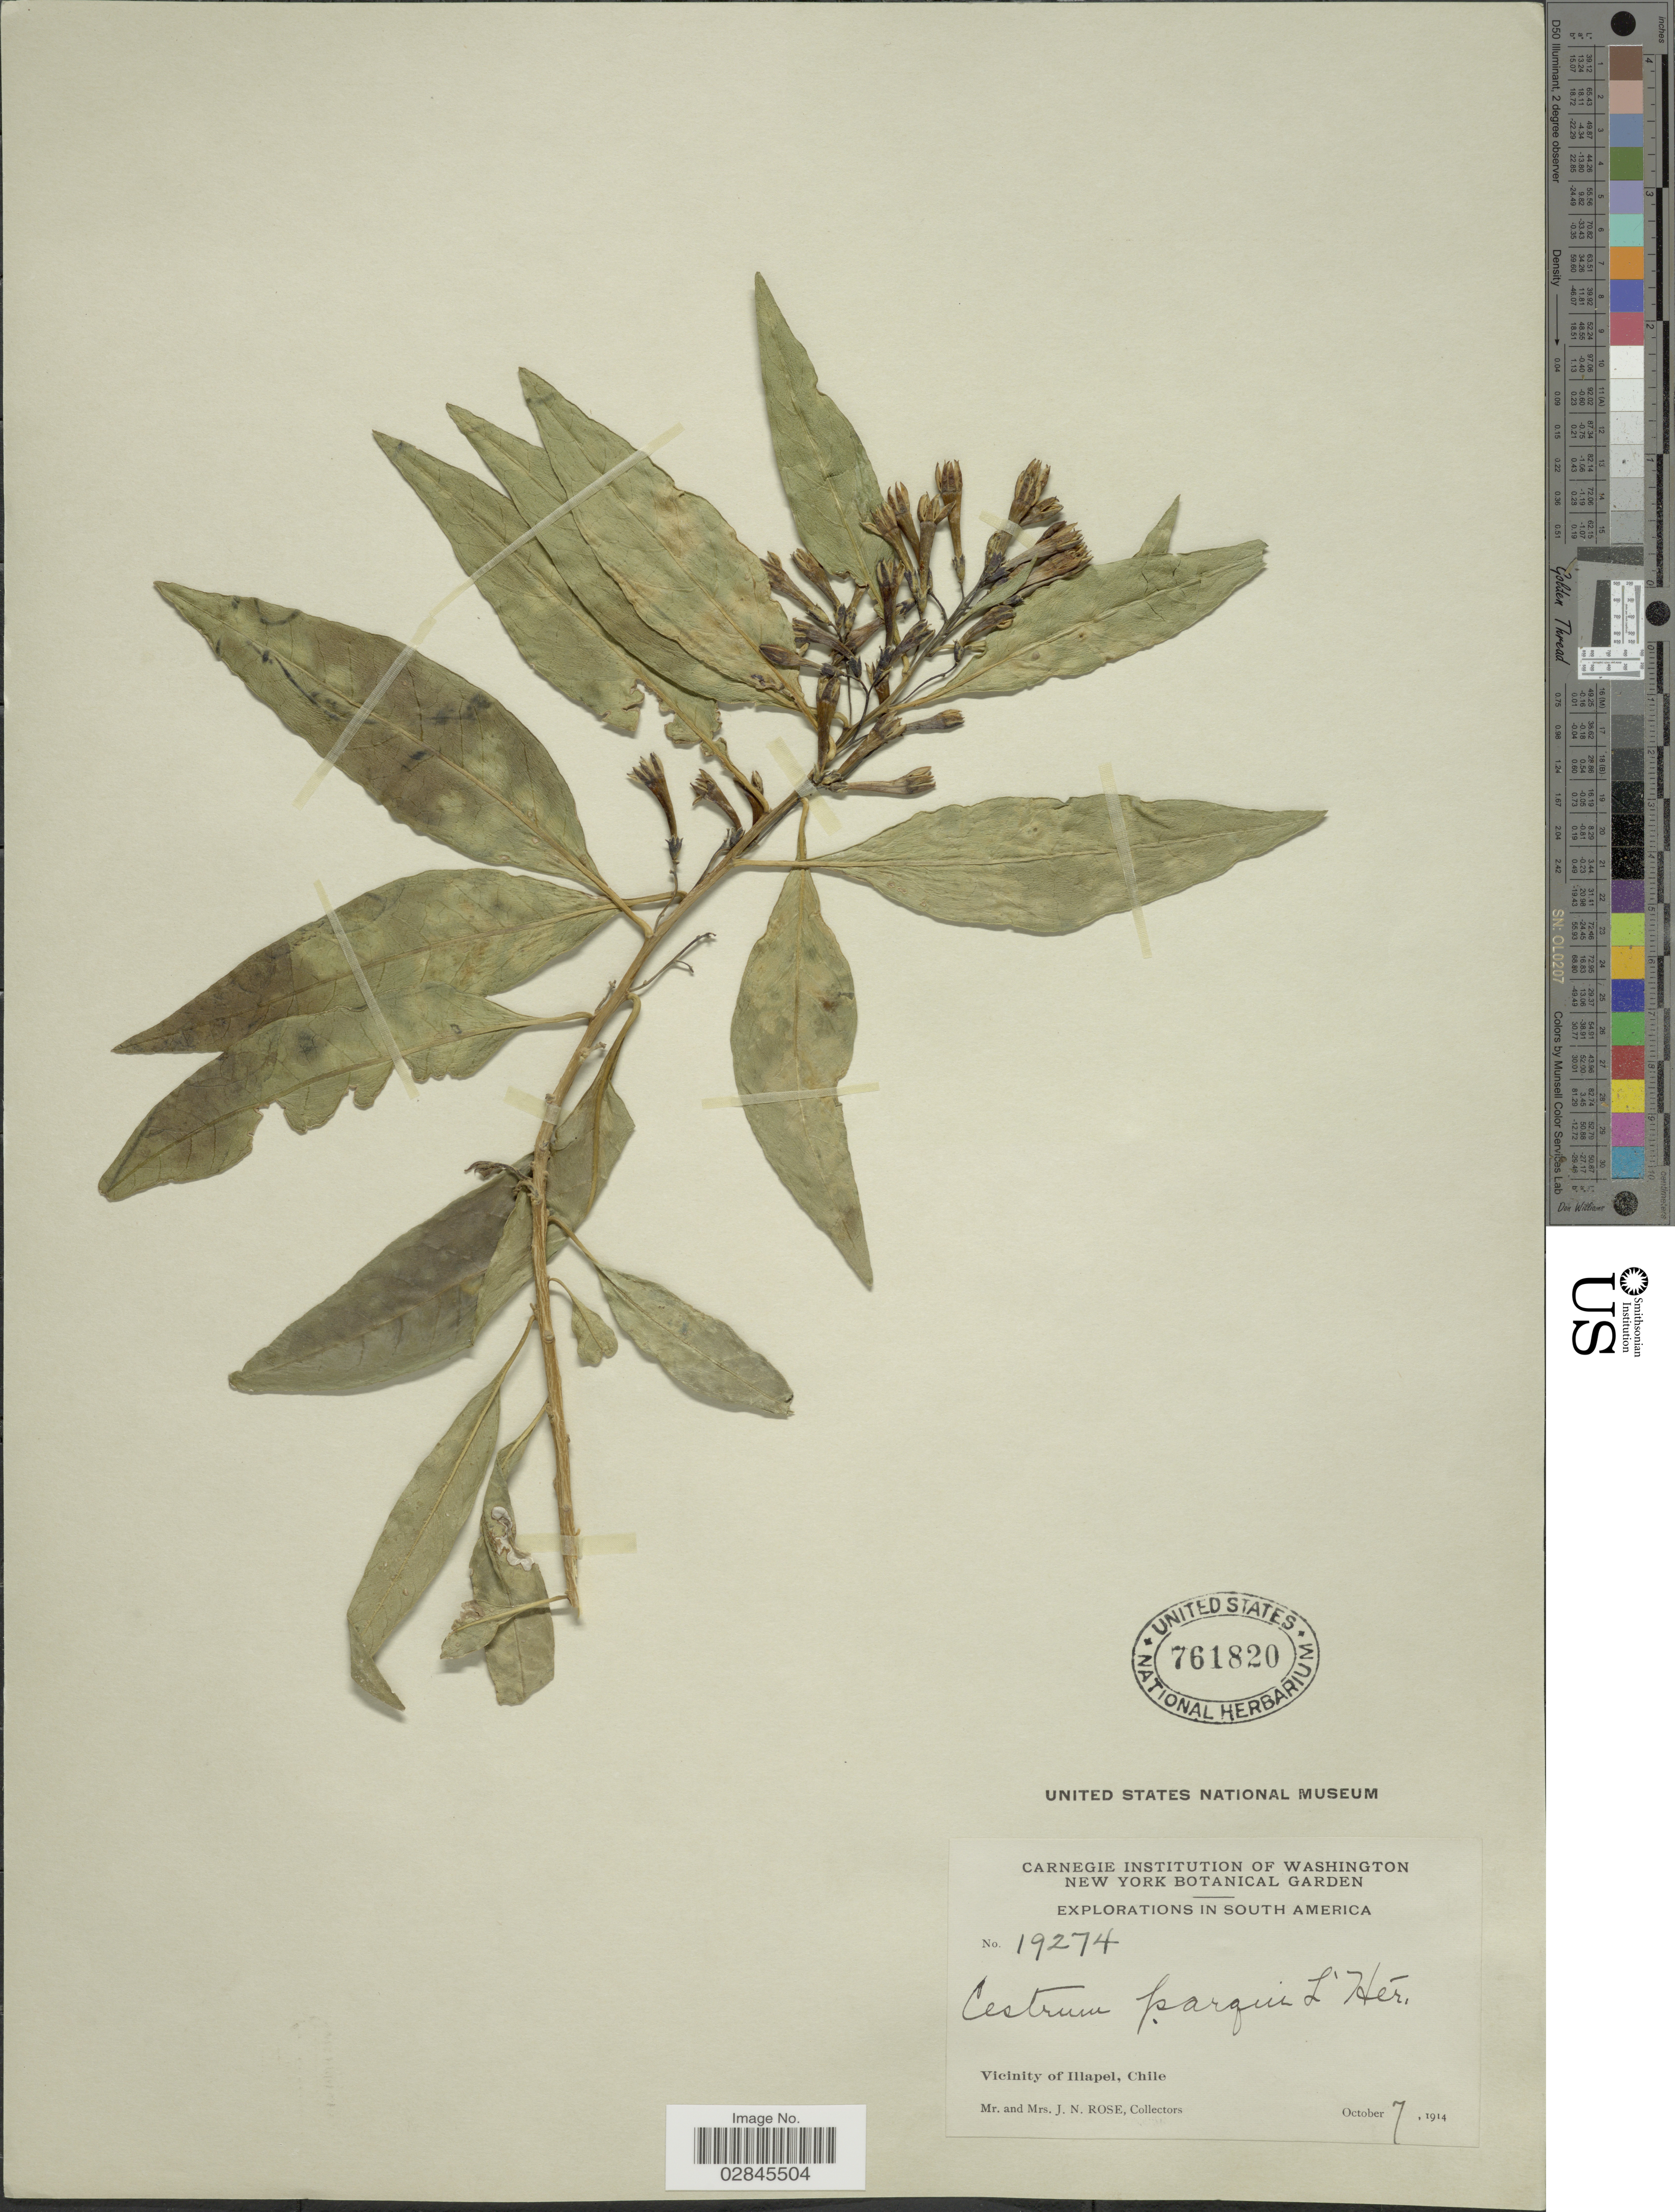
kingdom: Plantae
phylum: Tracheophyta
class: Magnoliopsida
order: Solanales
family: Solanaceae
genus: Cestrum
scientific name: Cestrum parqui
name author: L'Hér.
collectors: J. N. Rose & L. B. Rose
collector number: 19274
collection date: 1914-10-07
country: Chile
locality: Vicinity of Illapel.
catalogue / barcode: US 761820